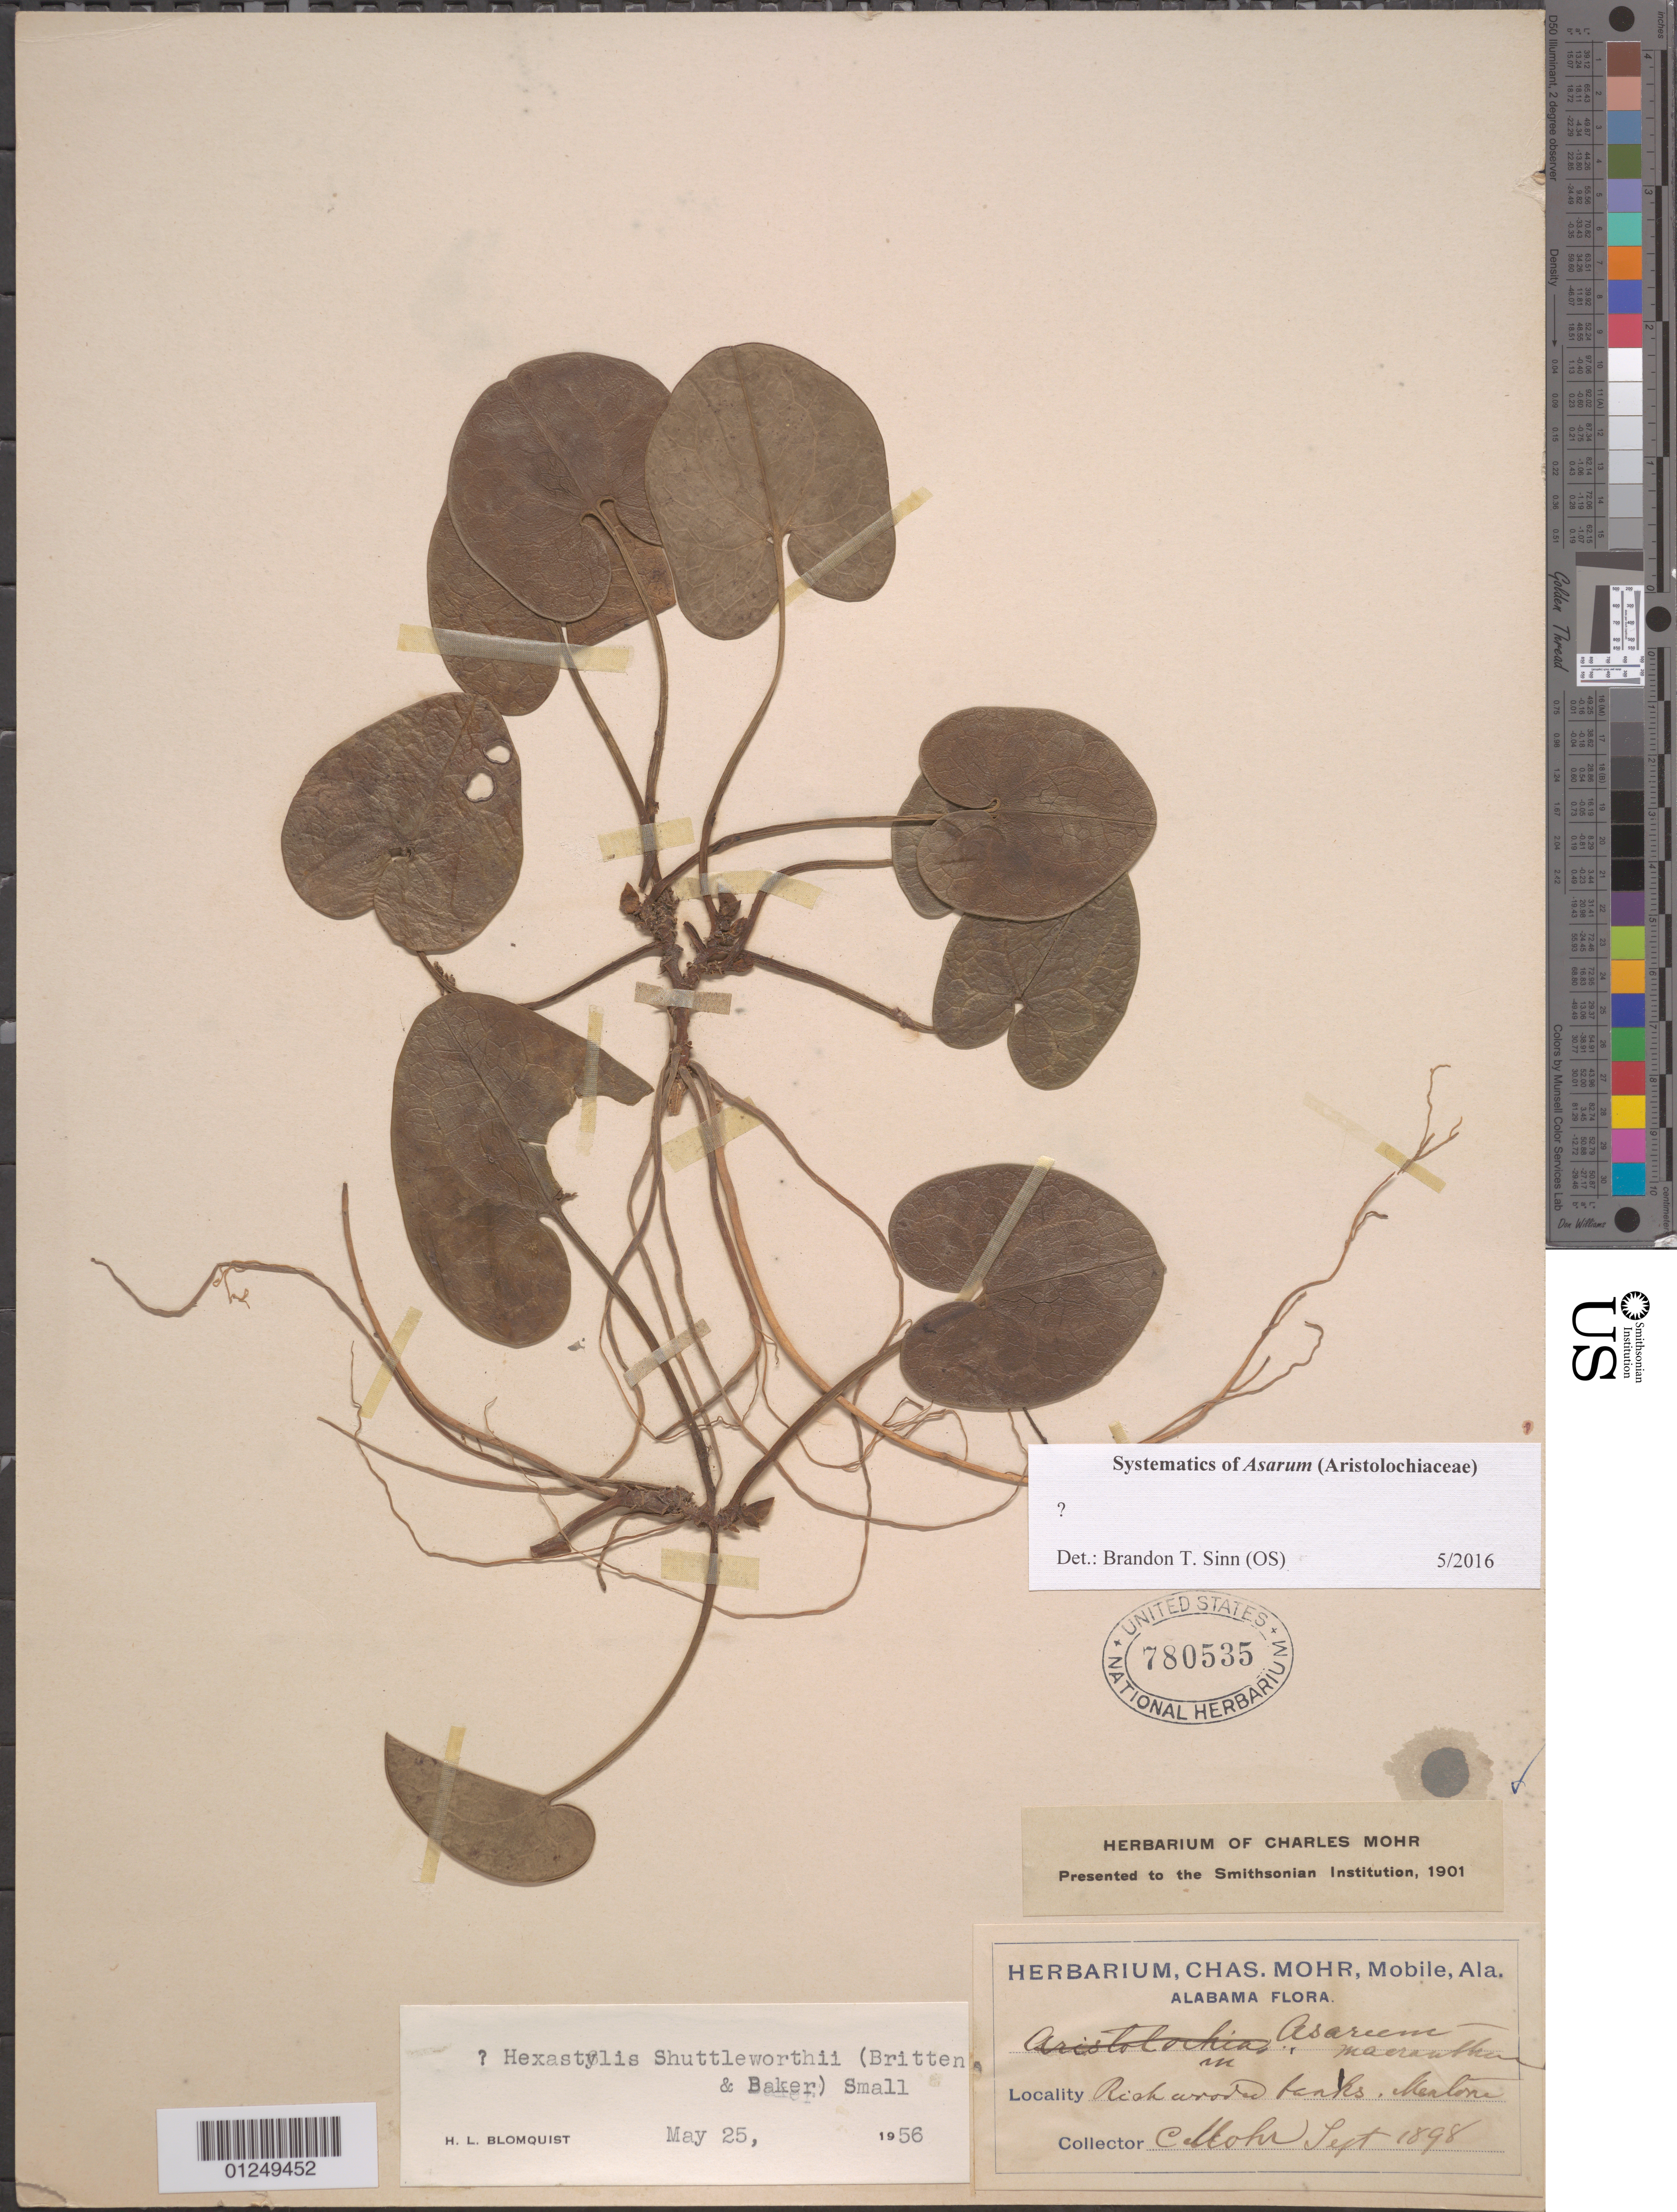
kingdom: Plantae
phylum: Tracheophyta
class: Magnoliopsida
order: Piperales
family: Aristolochiaceae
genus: Hexastylis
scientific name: Hexastylis shuttleworthii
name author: (Britton & Baker f.) Small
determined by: Blomquist, H. L.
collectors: C. T. Mohr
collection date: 1898-09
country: United States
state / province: Alabama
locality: Mentone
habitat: Rich wooded banks.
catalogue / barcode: US 780535